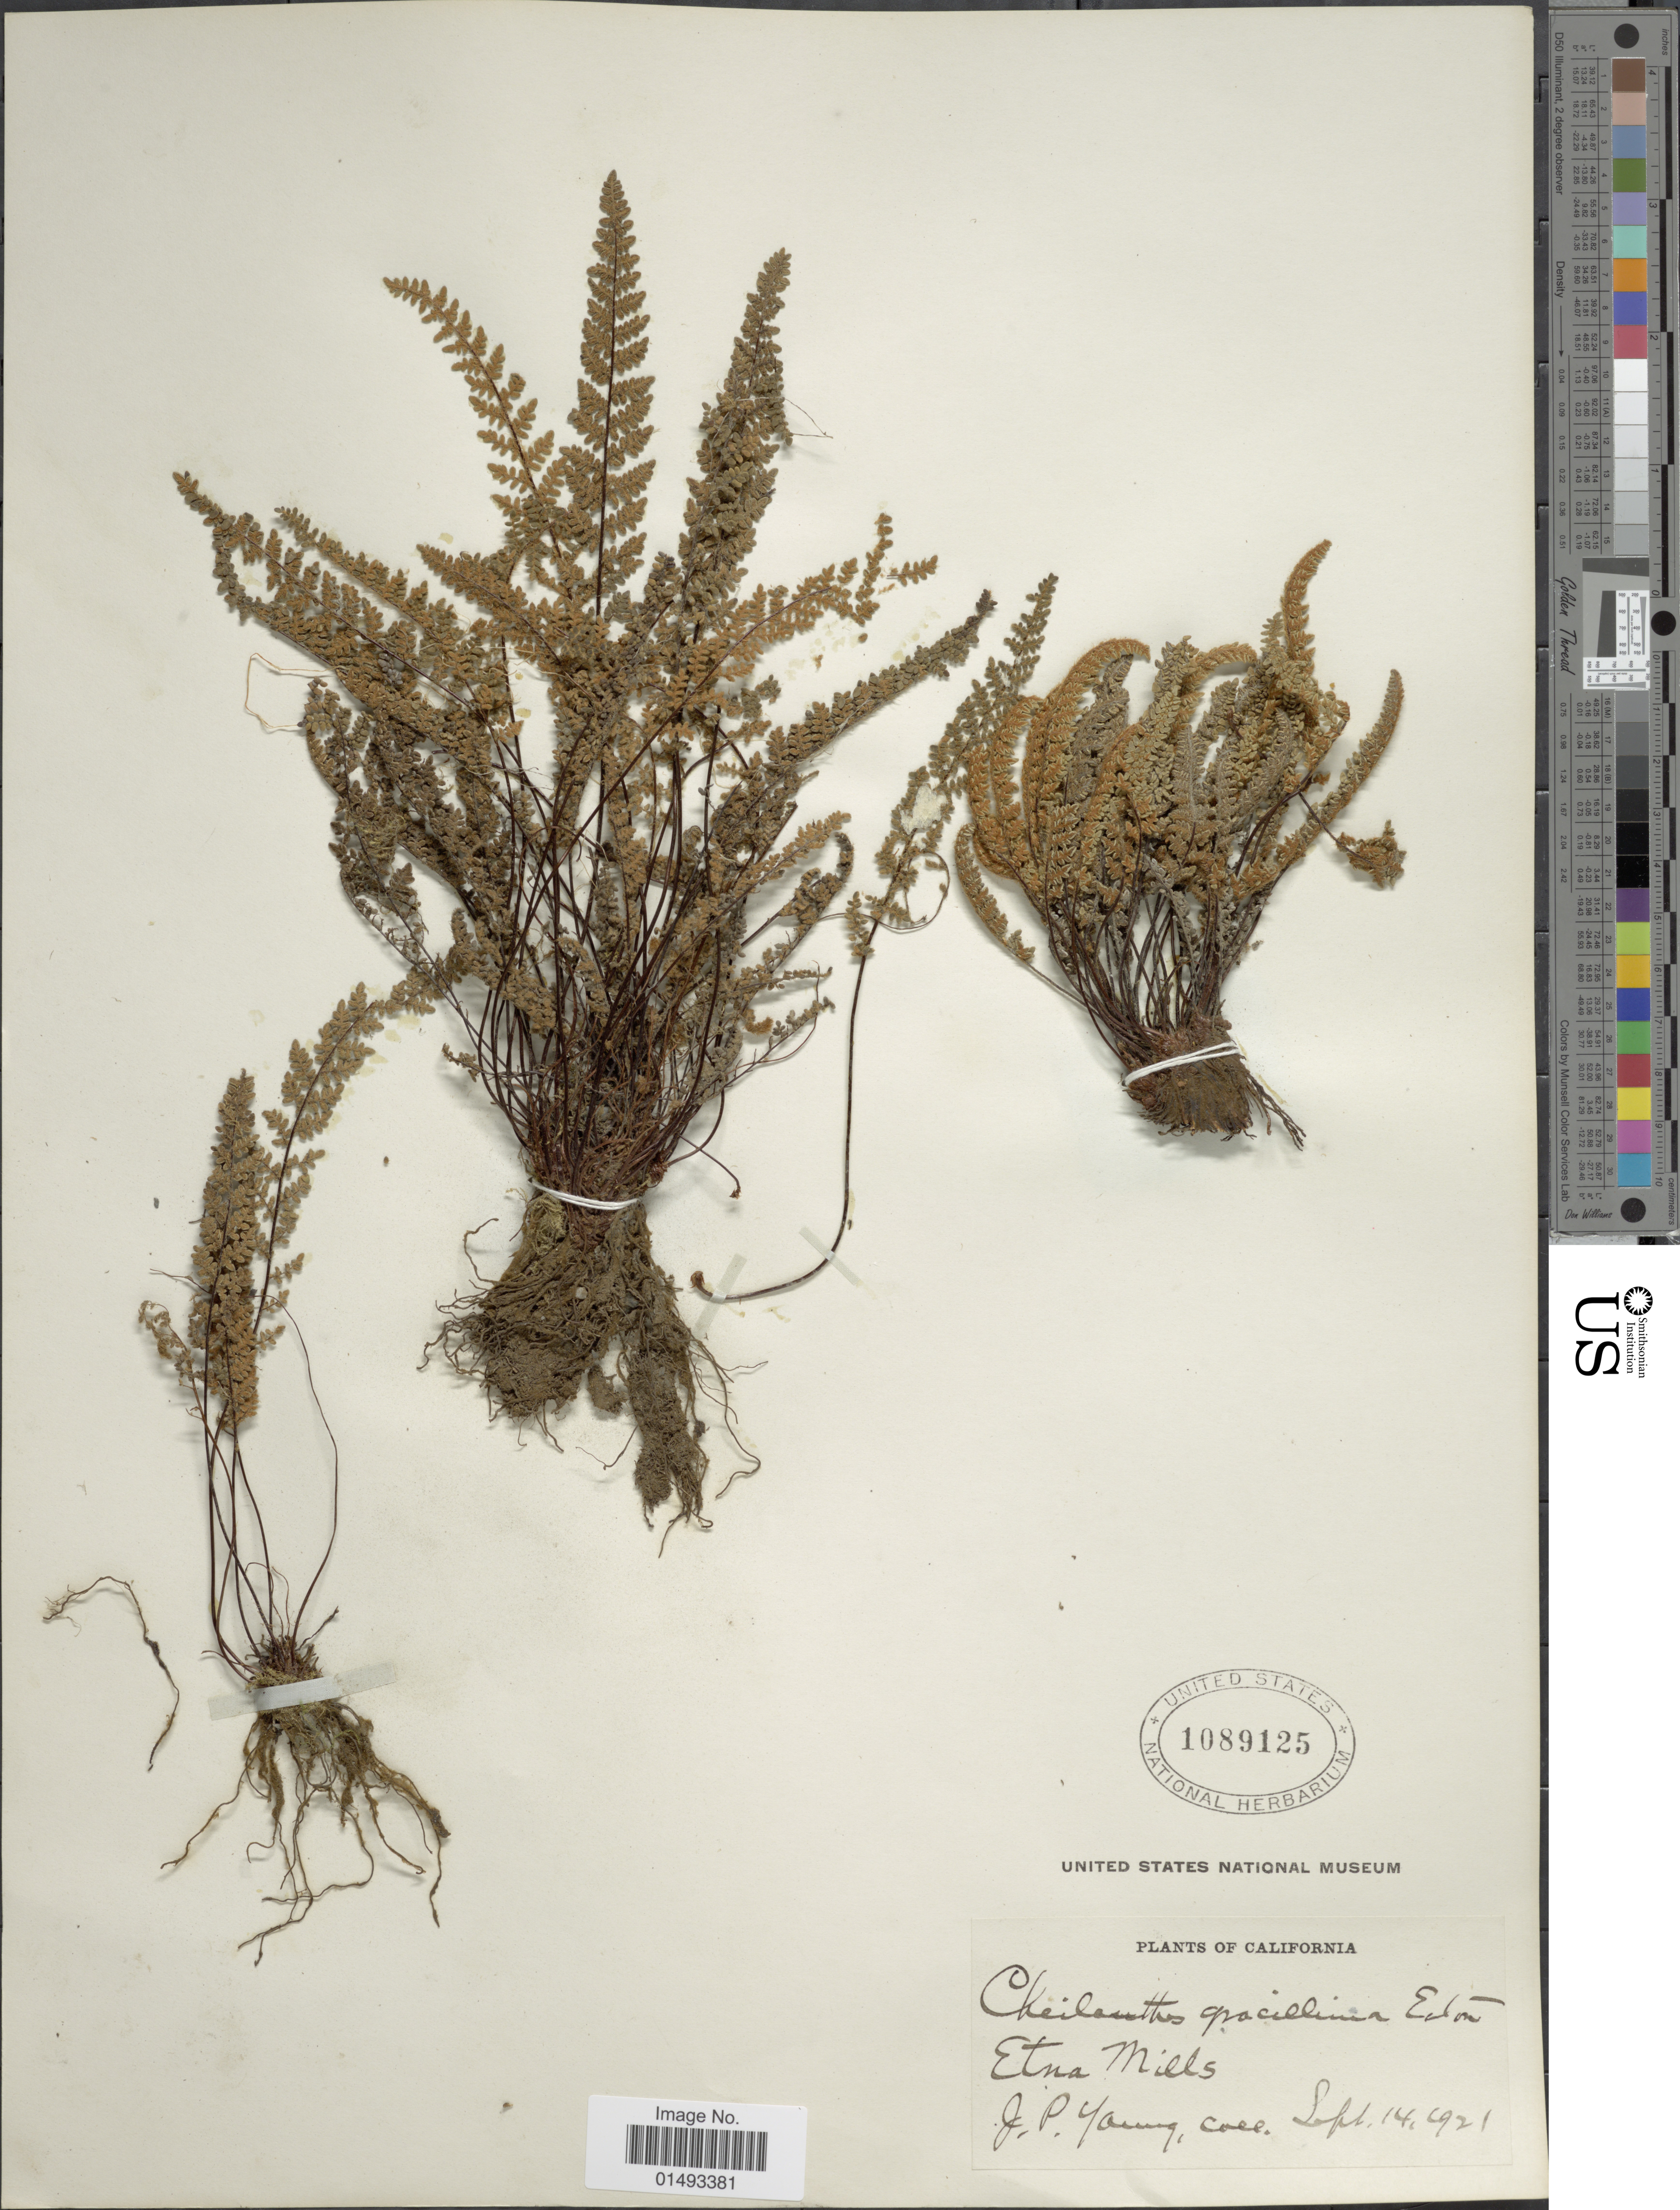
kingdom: Plantae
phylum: Tracheophyta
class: Polypodiopsida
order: Polypodiales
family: Pteridaceae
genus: Myriopteris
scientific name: Myriopteris gracillima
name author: (D.C. Eaton) J. Sm.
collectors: J. P. Young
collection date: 1921-09-14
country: United States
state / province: California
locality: Plants of California, Etna Mills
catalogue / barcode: US 1089125